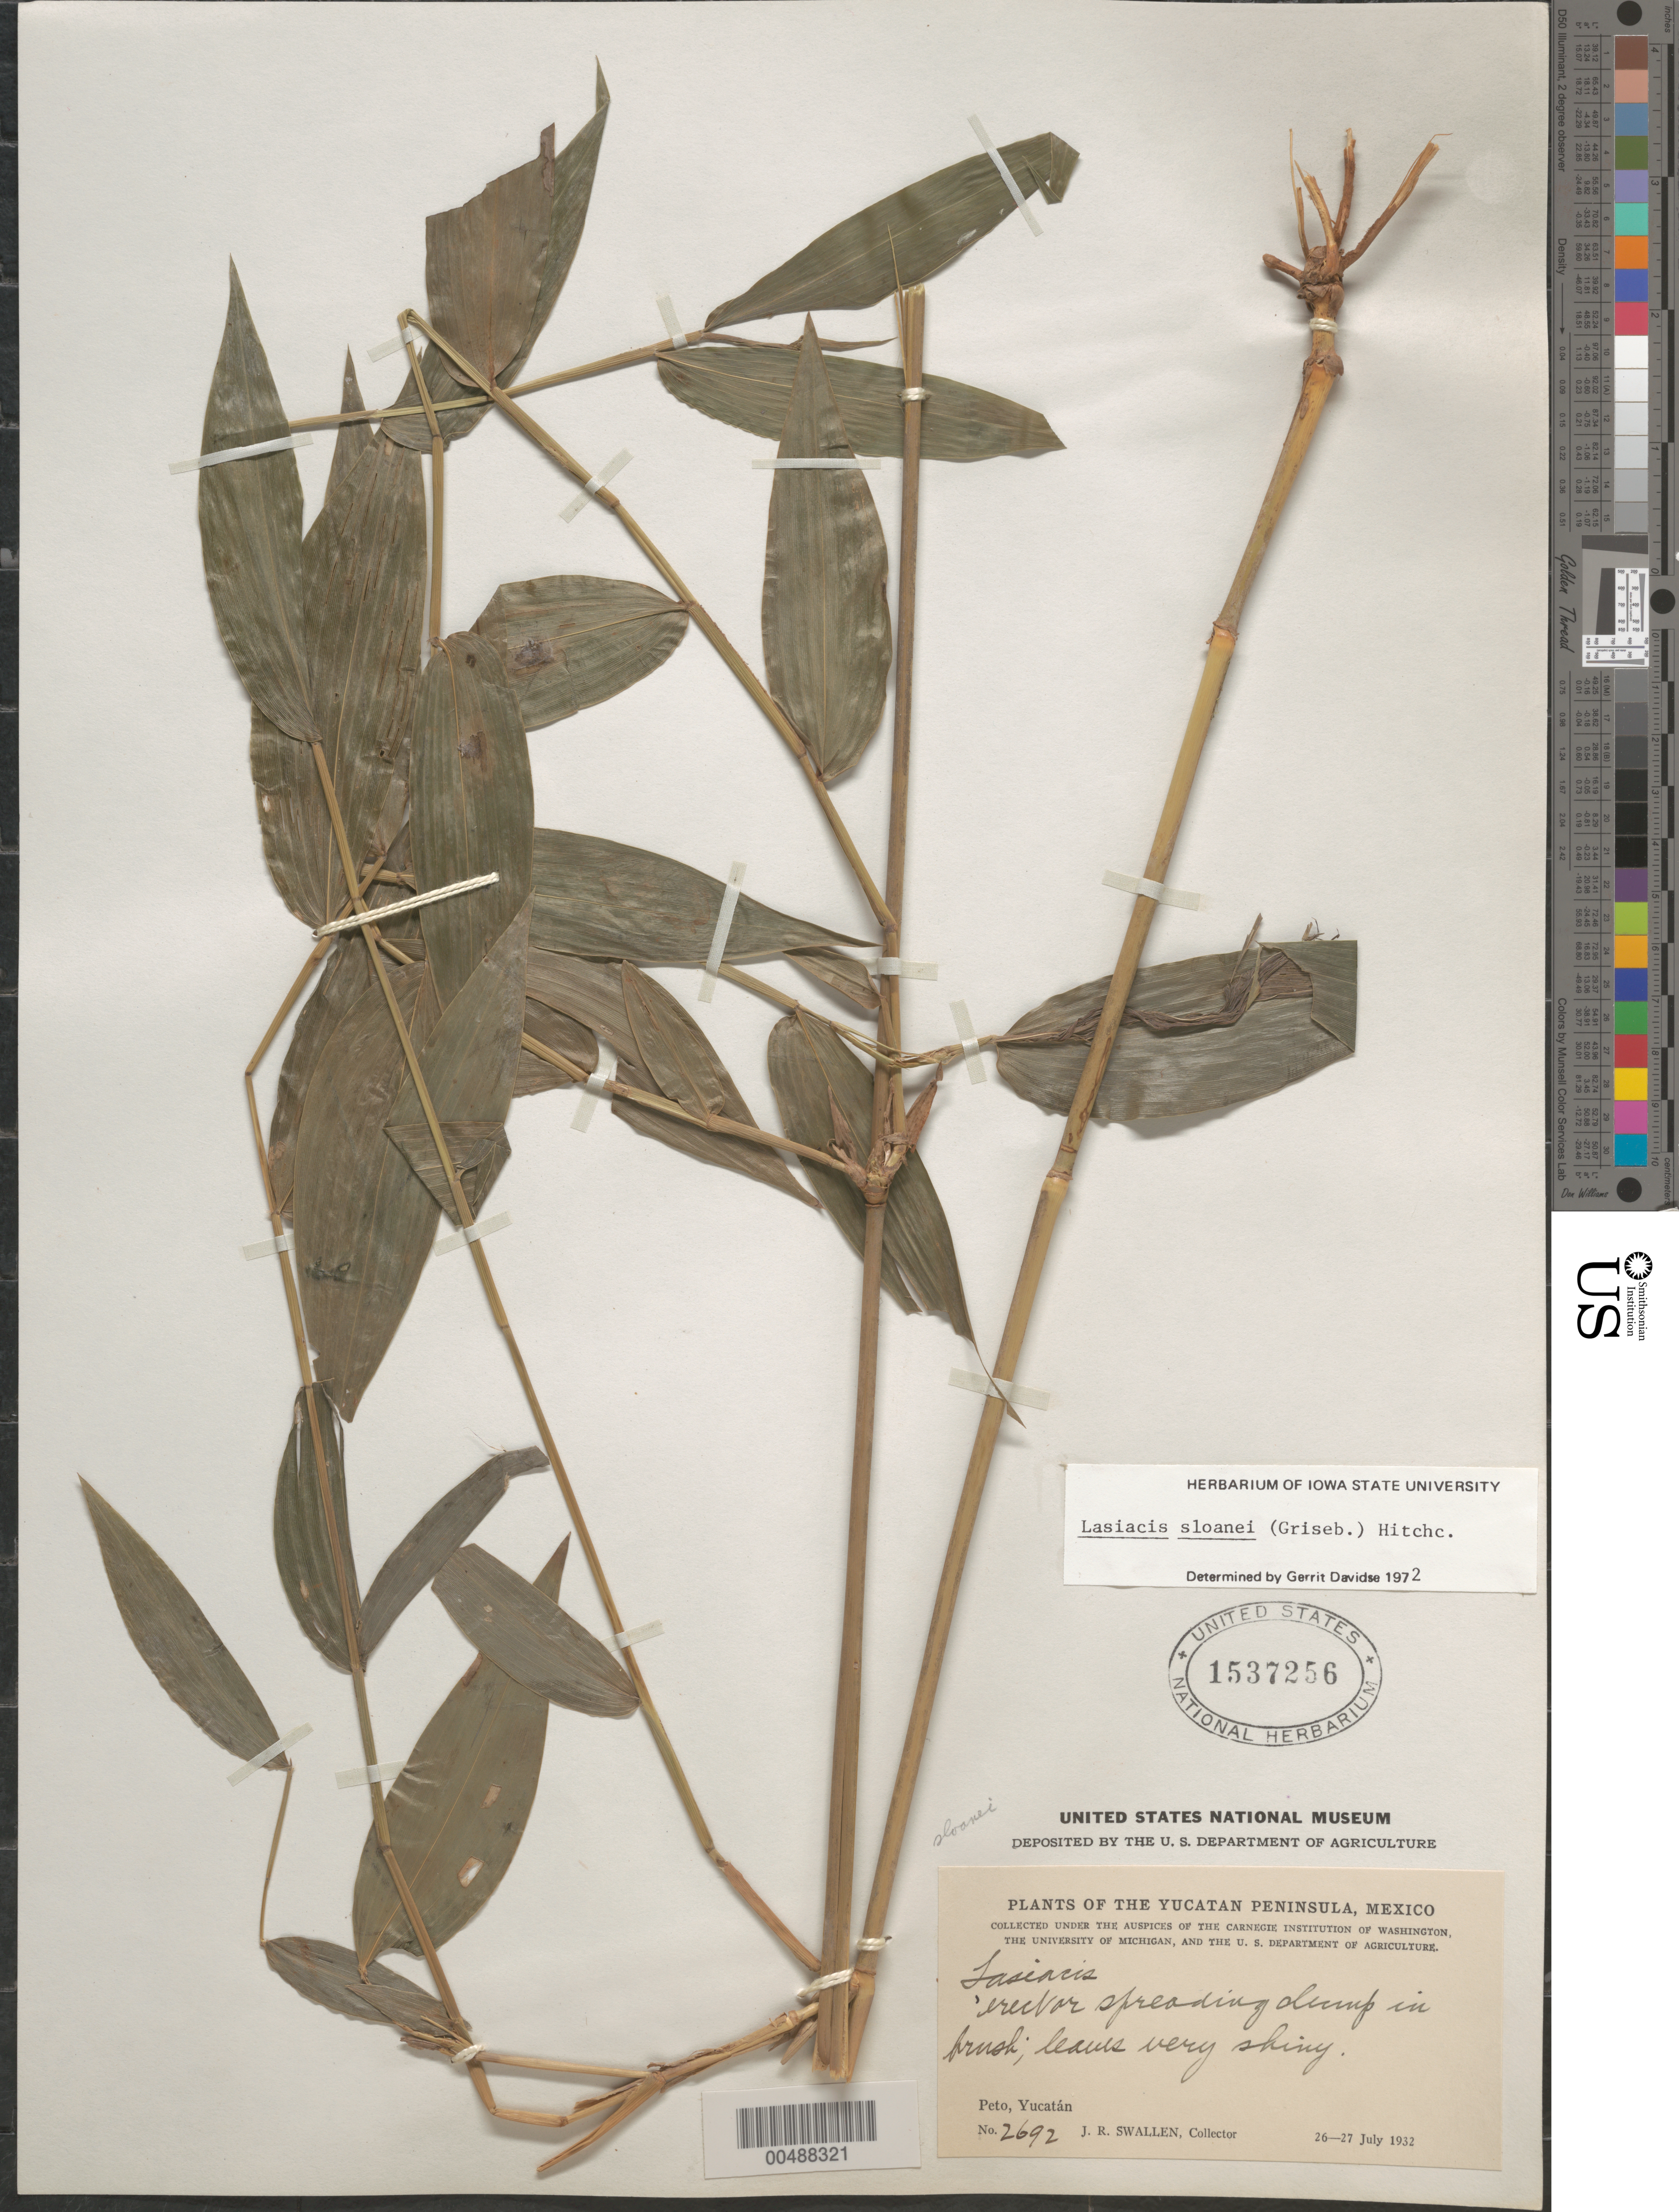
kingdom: Plantae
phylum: Tracheophyta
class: Liliopsida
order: Poales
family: Poaceae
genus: Lasiacis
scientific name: Lasiacis sloanei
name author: (Griseb.) Hitchc.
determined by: Davidse, Gerrit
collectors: J. R. Swallen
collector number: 2692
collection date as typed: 26 Jul 1932 to 27 Jul 1932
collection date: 1932-07-26/1932-07-27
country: Mexico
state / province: Yucatan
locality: Yucatan Peninsula, Peto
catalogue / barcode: US 1537256